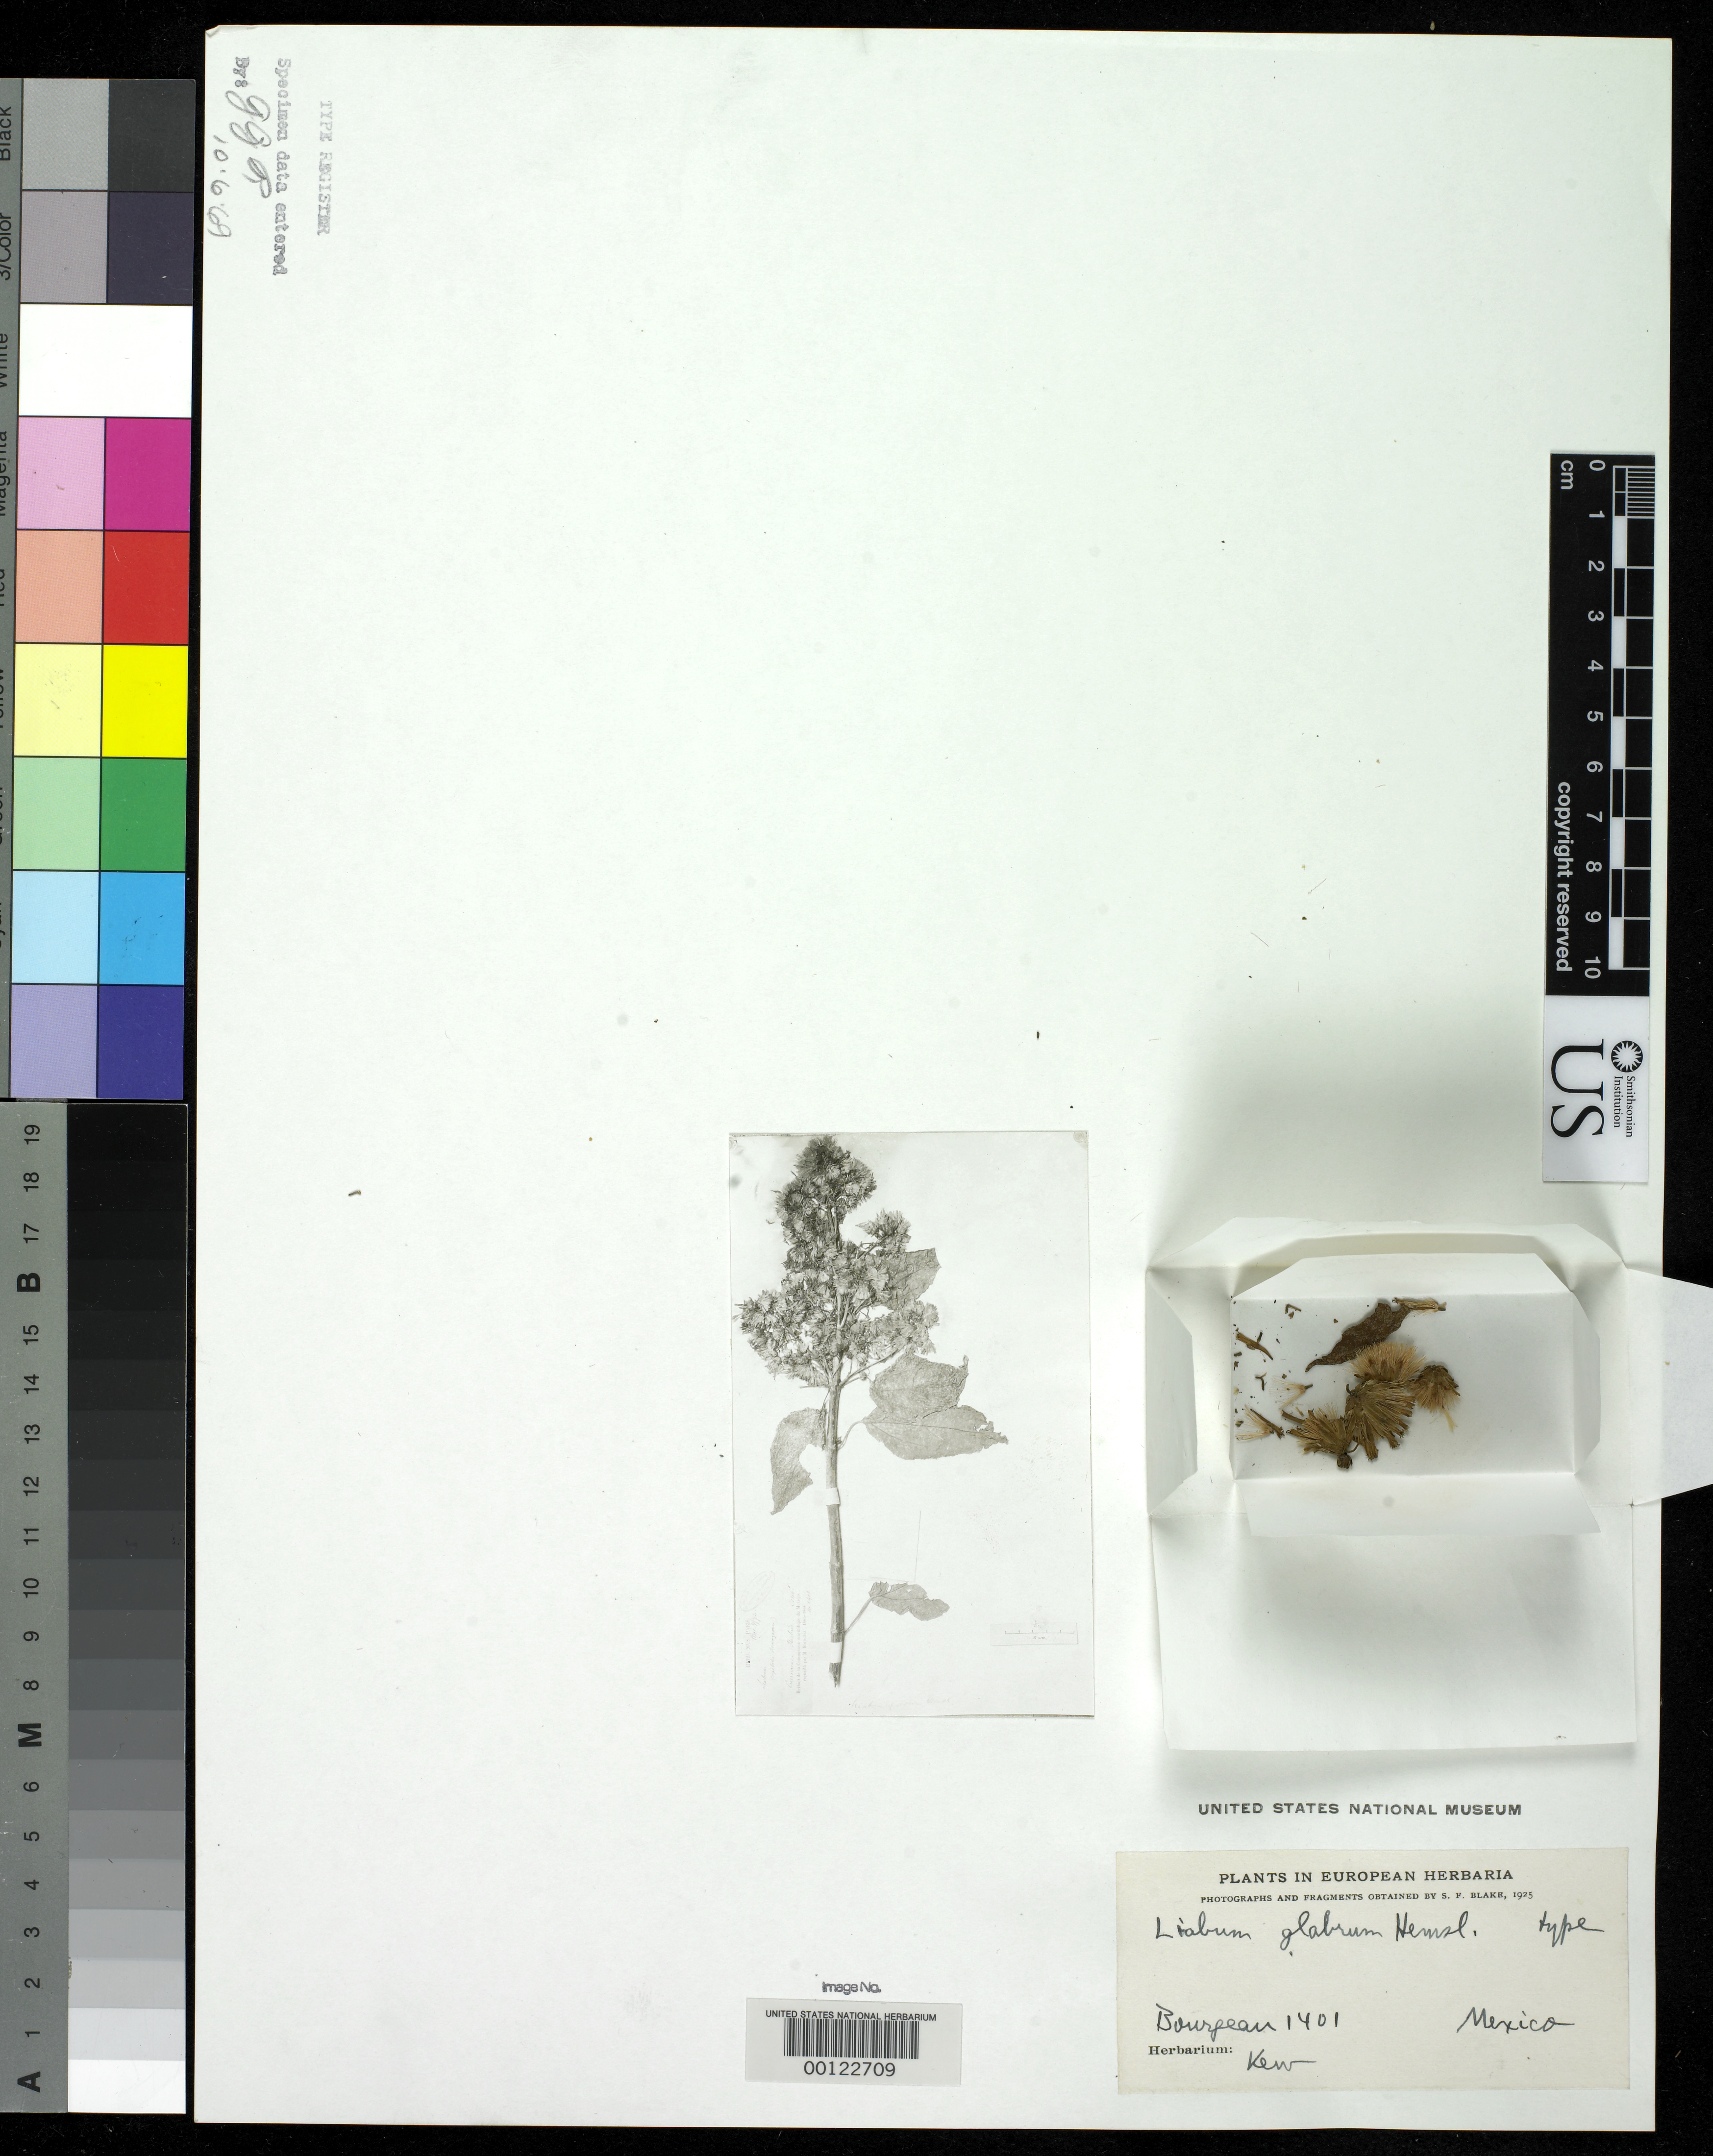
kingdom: Plantae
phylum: Tracheophyta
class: Magnoliopsida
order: Asterales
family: Asteraceae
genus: Liabum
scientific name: Liabum glabrum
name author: Hemsl.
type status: Type Material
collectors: E. Bourgeau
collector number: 1401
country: Mexico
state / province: Morelos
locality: Cuernavaca, Iturbide.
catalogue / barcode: US 1803765